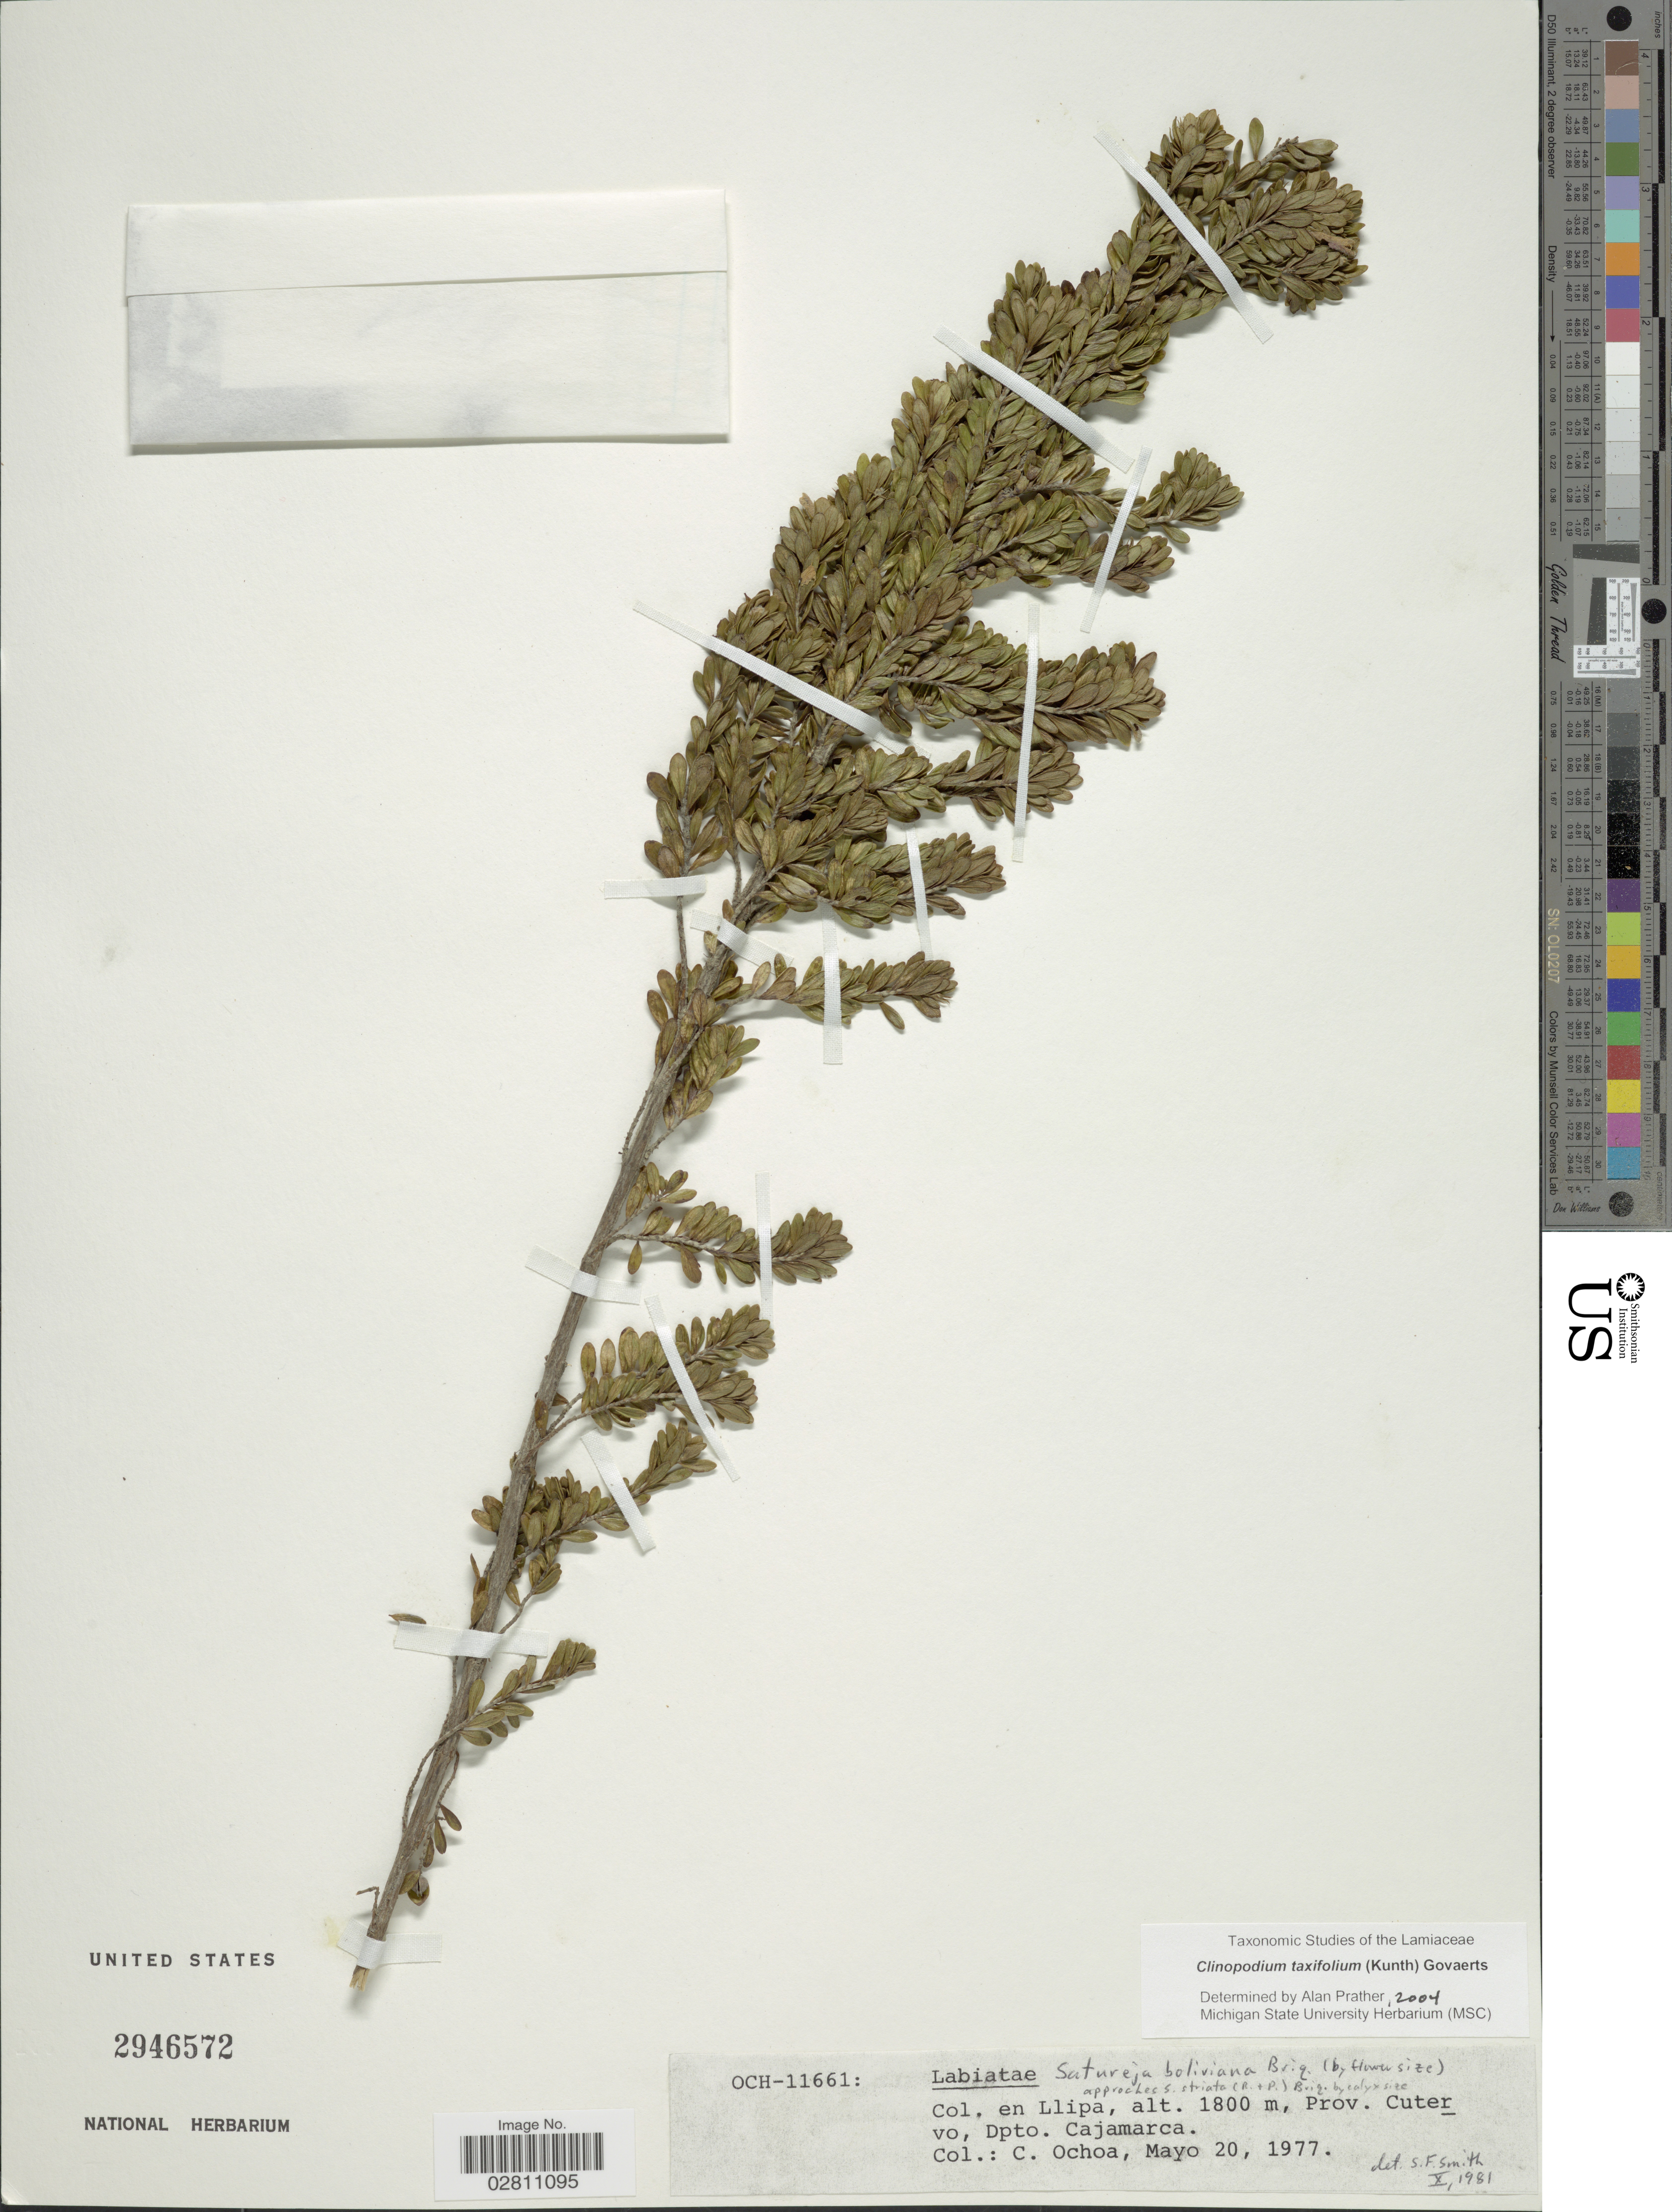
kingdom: Plantae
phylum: Tracheophyta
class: Magnoliopsida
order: Lamiales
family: Lamiaceae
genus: Clinopodium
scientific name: Clinopodium taxifolium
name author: (Kunth) Govaerts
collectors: C. Ochoa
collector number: OCH-11661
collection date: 1977-05-20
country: Peru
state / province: Cajamarca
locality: Llipa, Prov. Cutervo, Dpto. Cajamarca.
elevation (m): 1800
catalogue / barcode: US 2946572